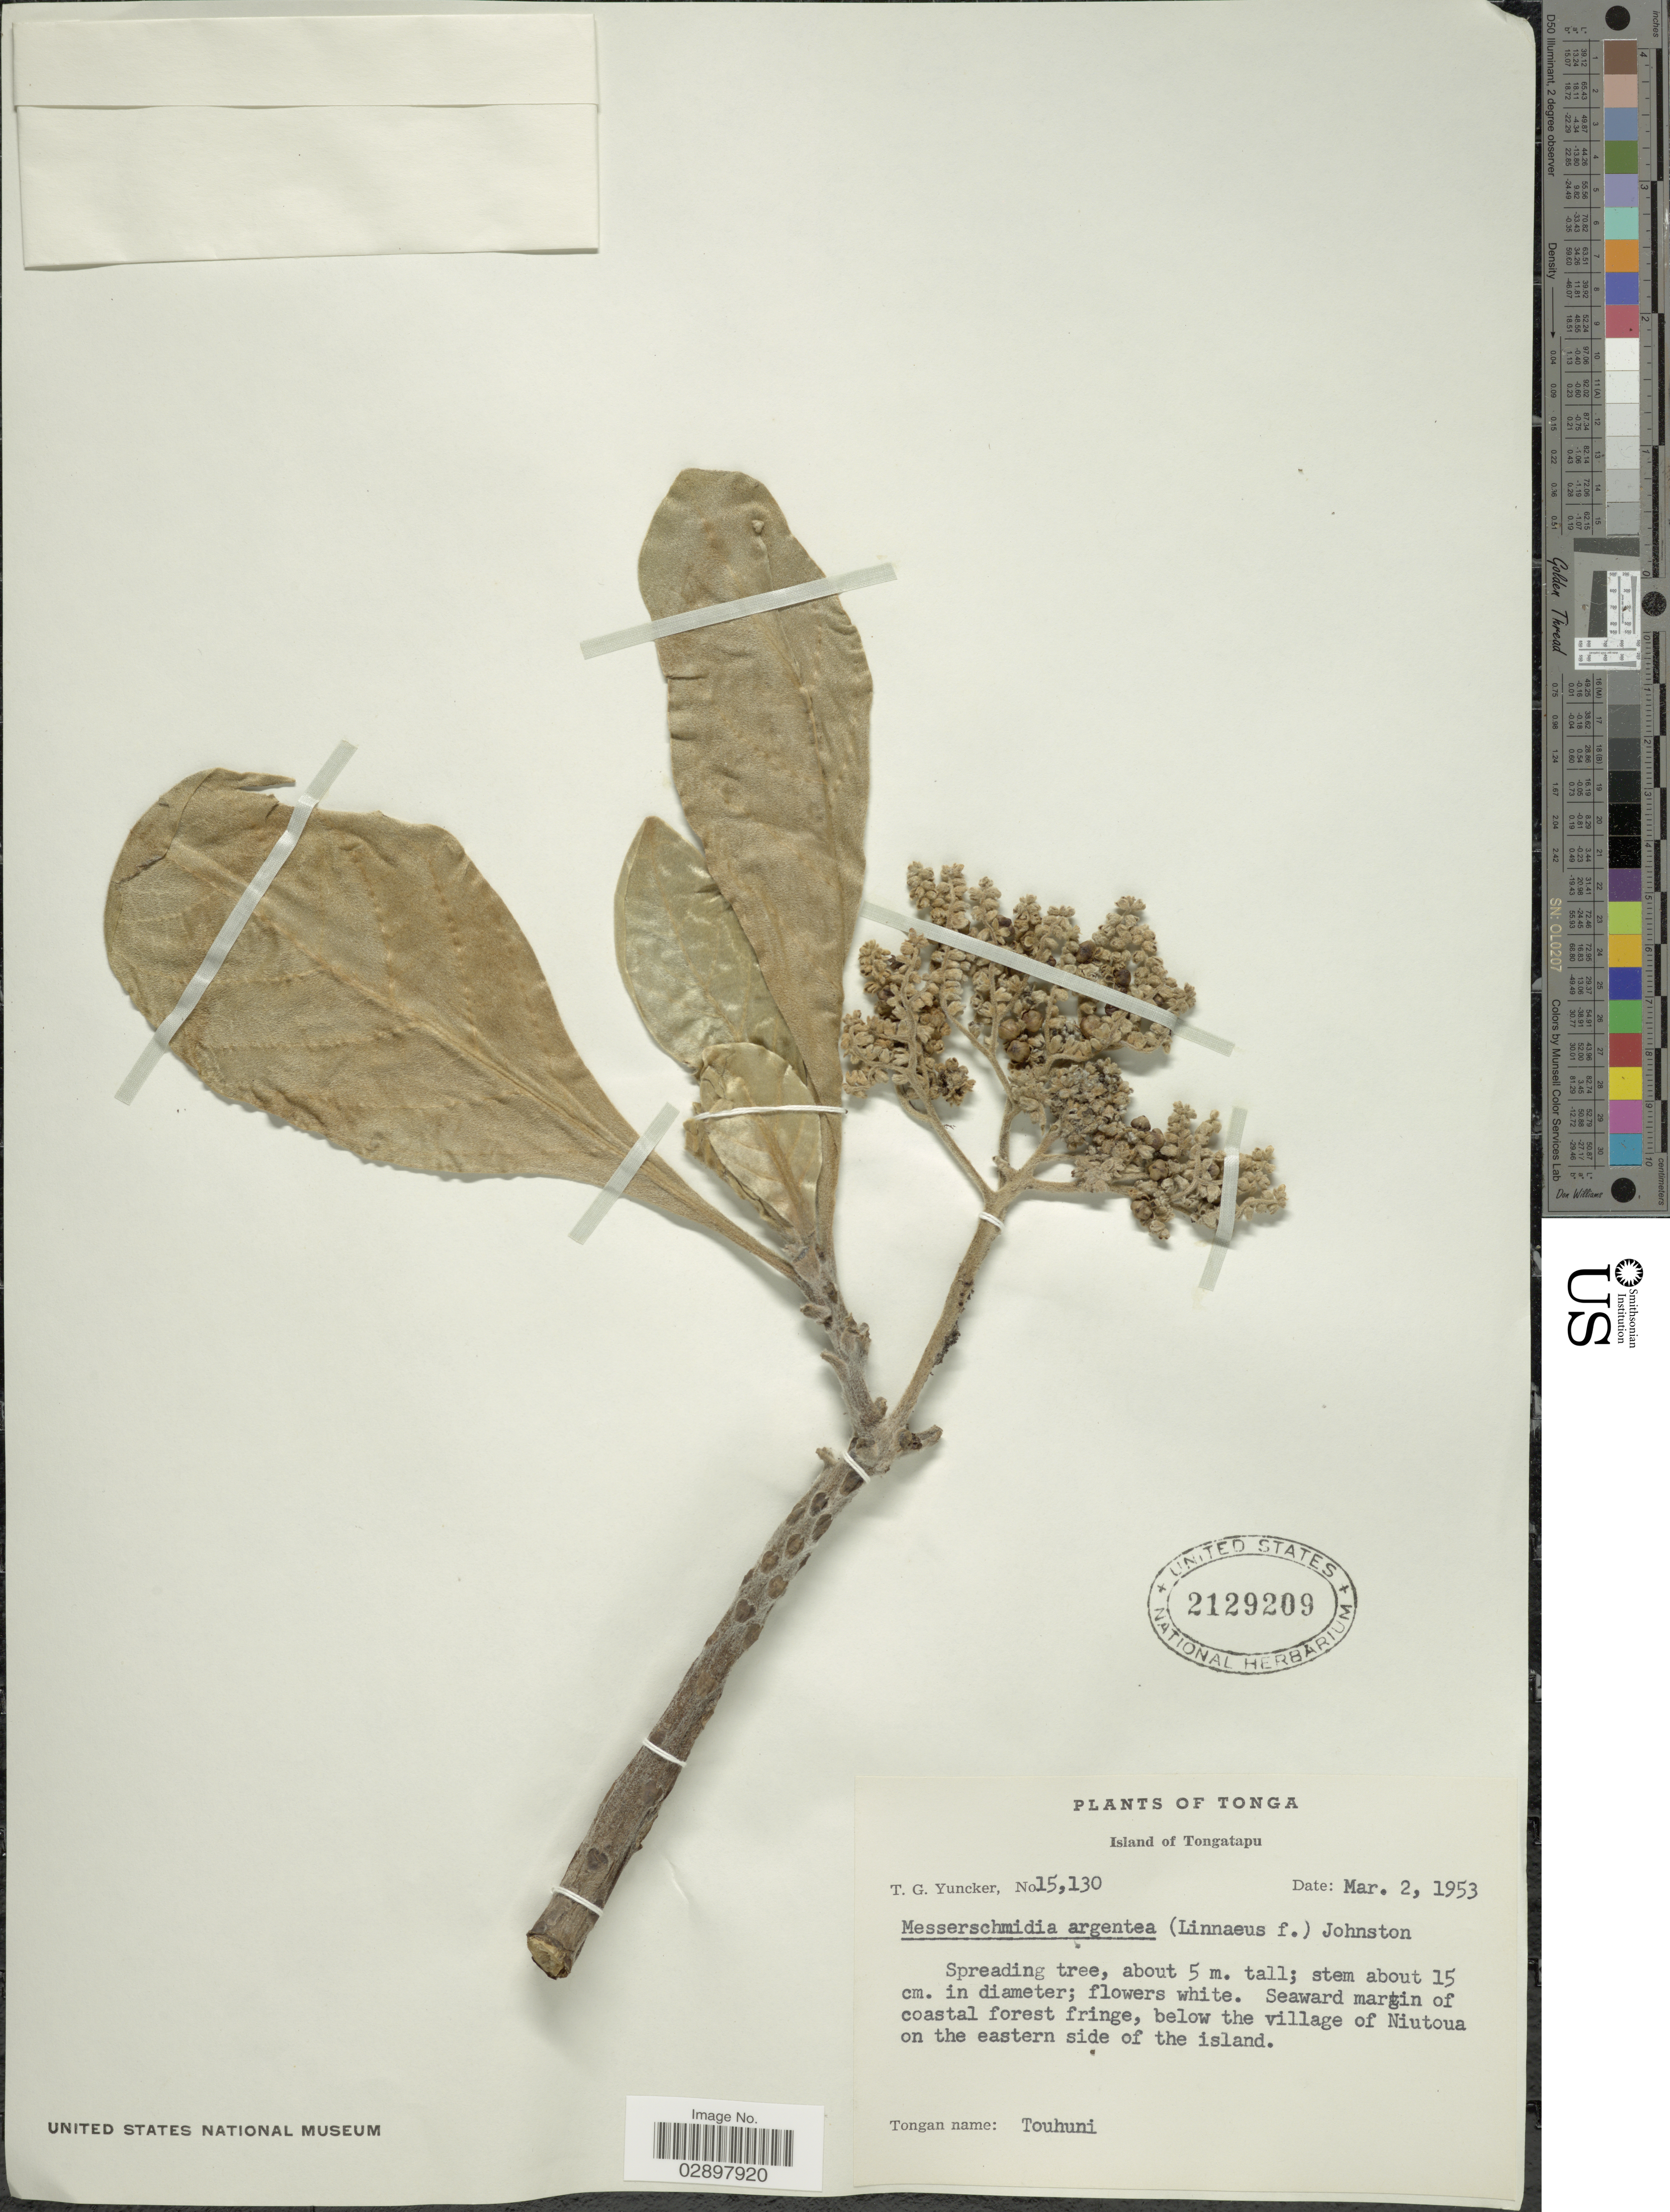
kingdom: Plantae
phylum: Tracheophyta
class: Magnoliopsida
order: Boraginales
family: Heliotropiaceae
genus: Heliotropium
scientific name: Heliotropium arboreum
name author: (Blanco) Mabberley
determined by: Wagner, W. L., (BOT), Smithsonian Institution - National Museum of Natural History (UNITED STATES)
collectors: T. G. Yuncker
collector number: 15130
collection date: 1953-03-02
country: Tonga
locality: Island of Tongatapu. Below the village of Niutoua on the eastern side of the island.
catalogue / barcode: US 2129209